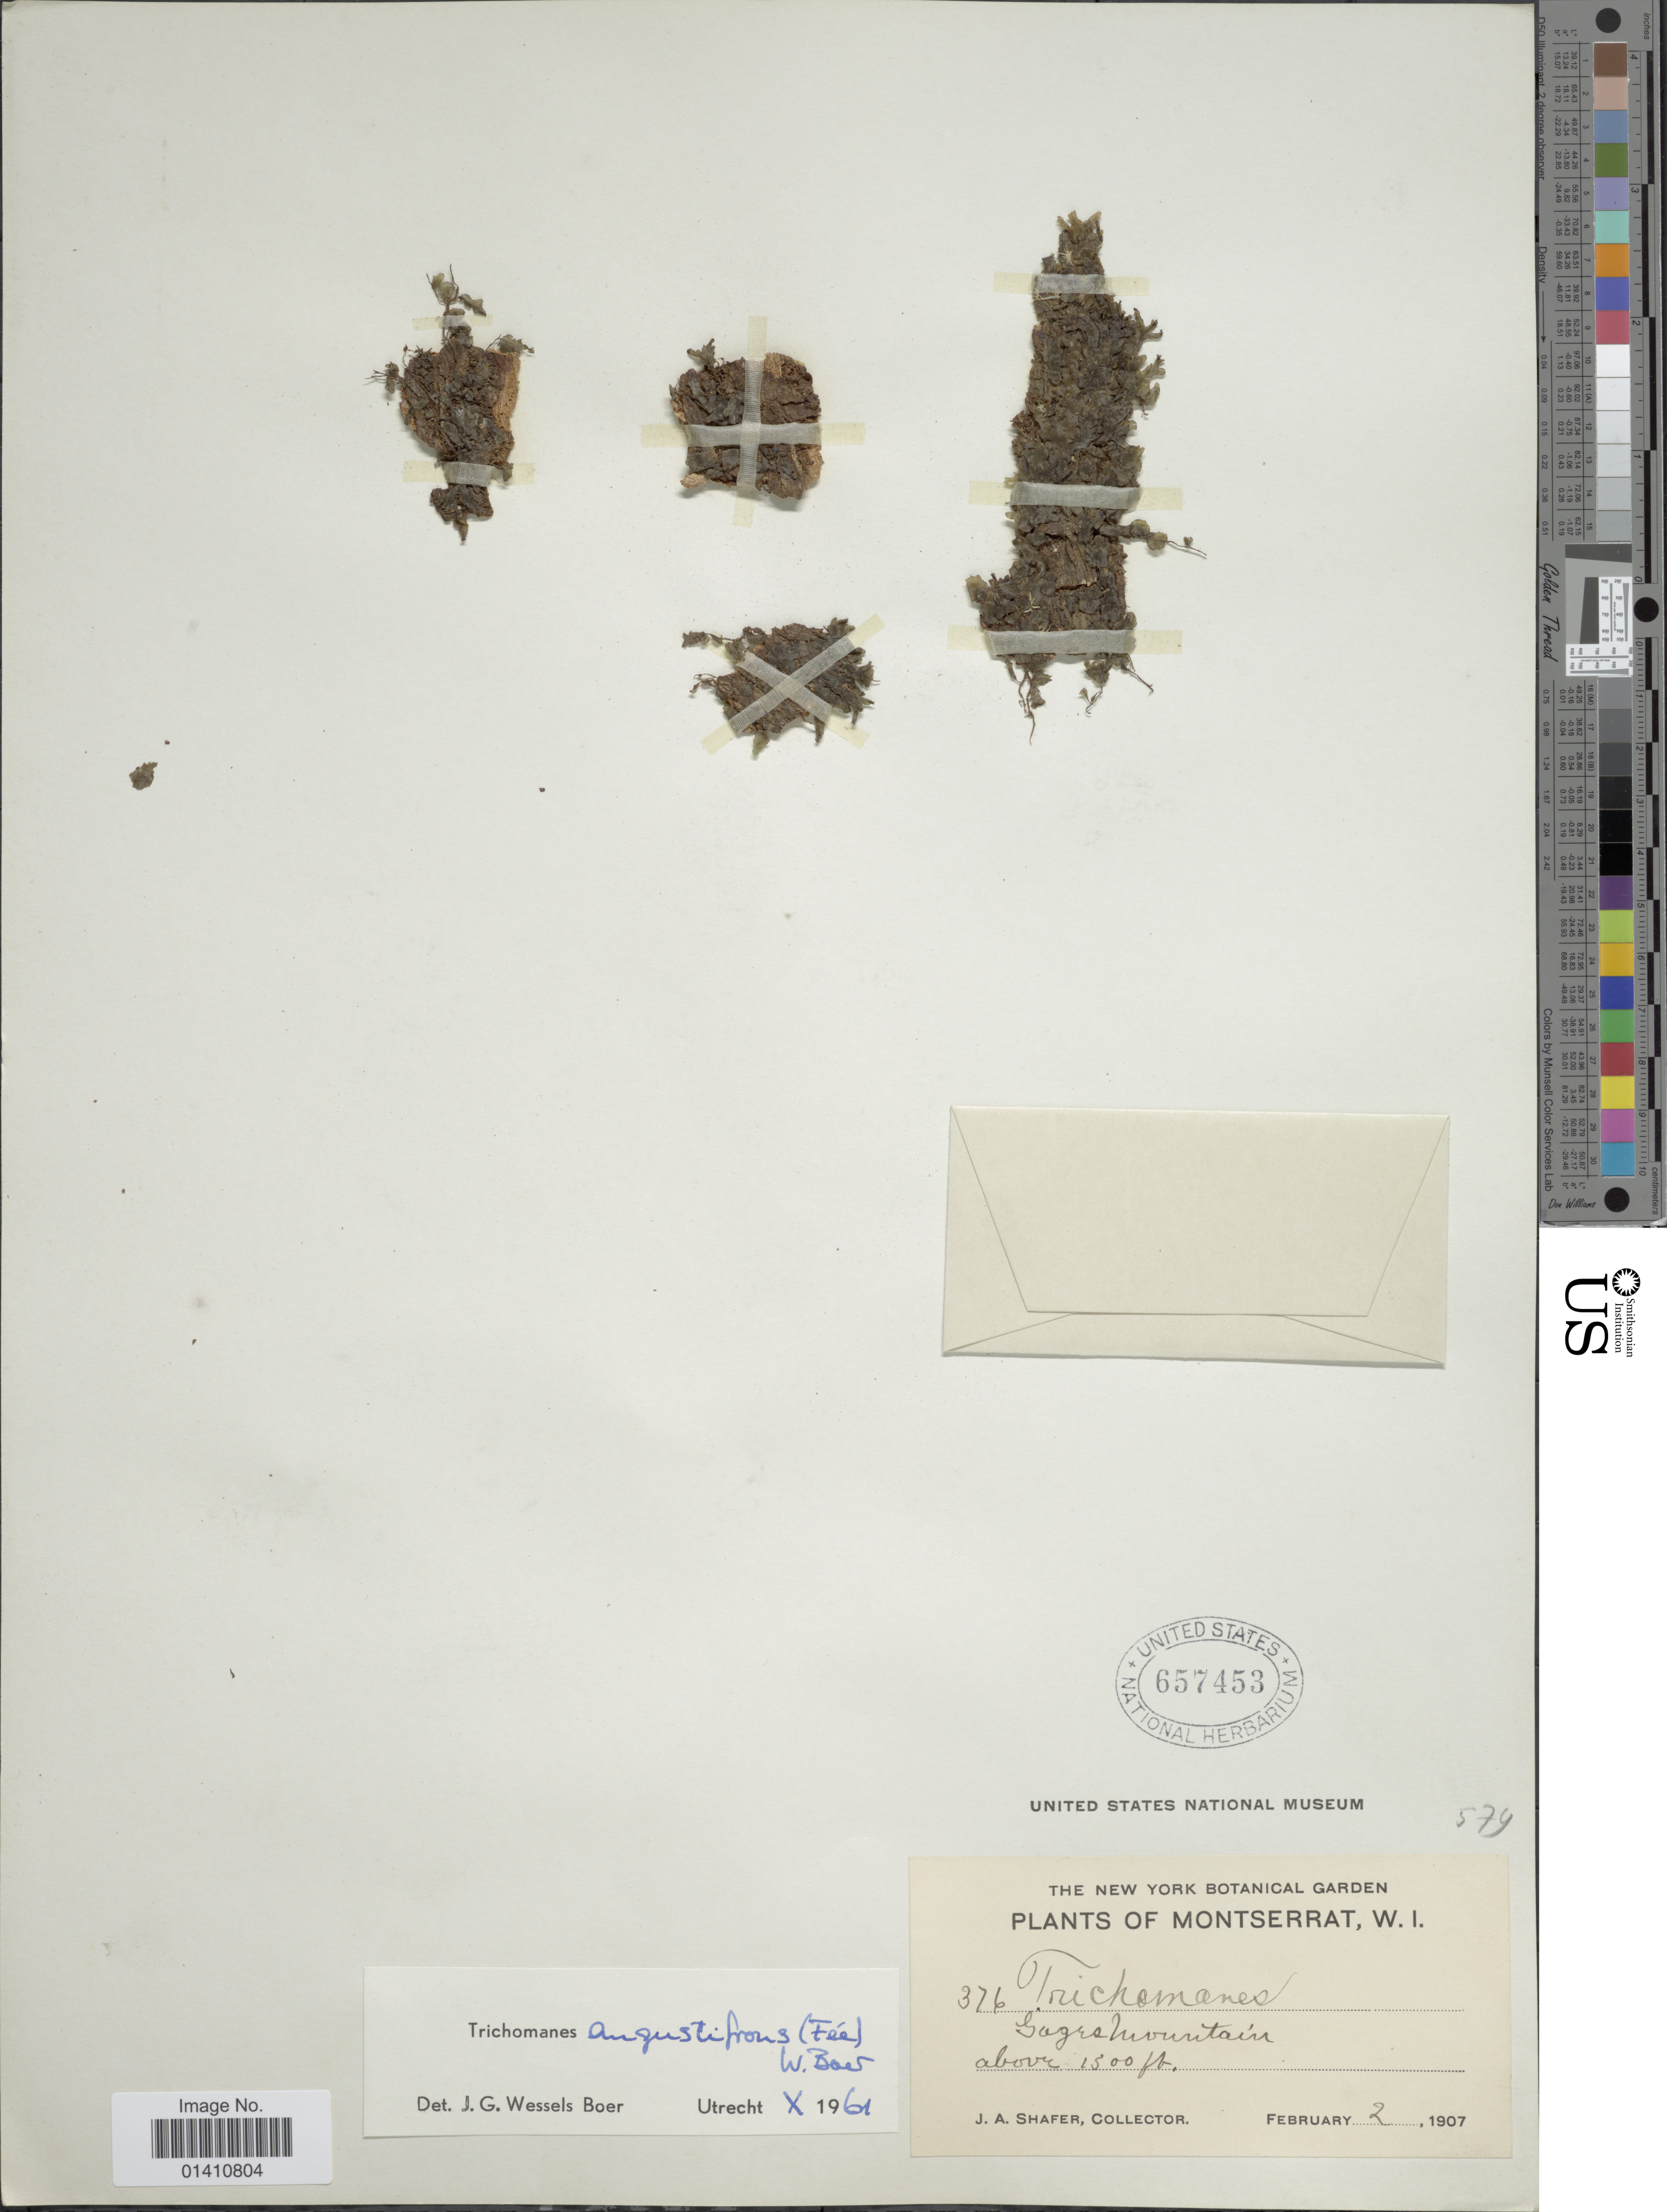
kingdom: Plantae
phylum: Tracheophyta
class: Polypodiopsida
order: Hymenophyllales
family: Hymenophyllaceae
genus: Didymoglossum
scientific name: Didymoglossum angustifrons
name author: Fée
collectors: J. A. Shafer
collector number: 376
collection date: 1907-02-02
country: Montserrat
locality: Gages Mountain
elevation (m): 457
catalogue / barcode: US 657453